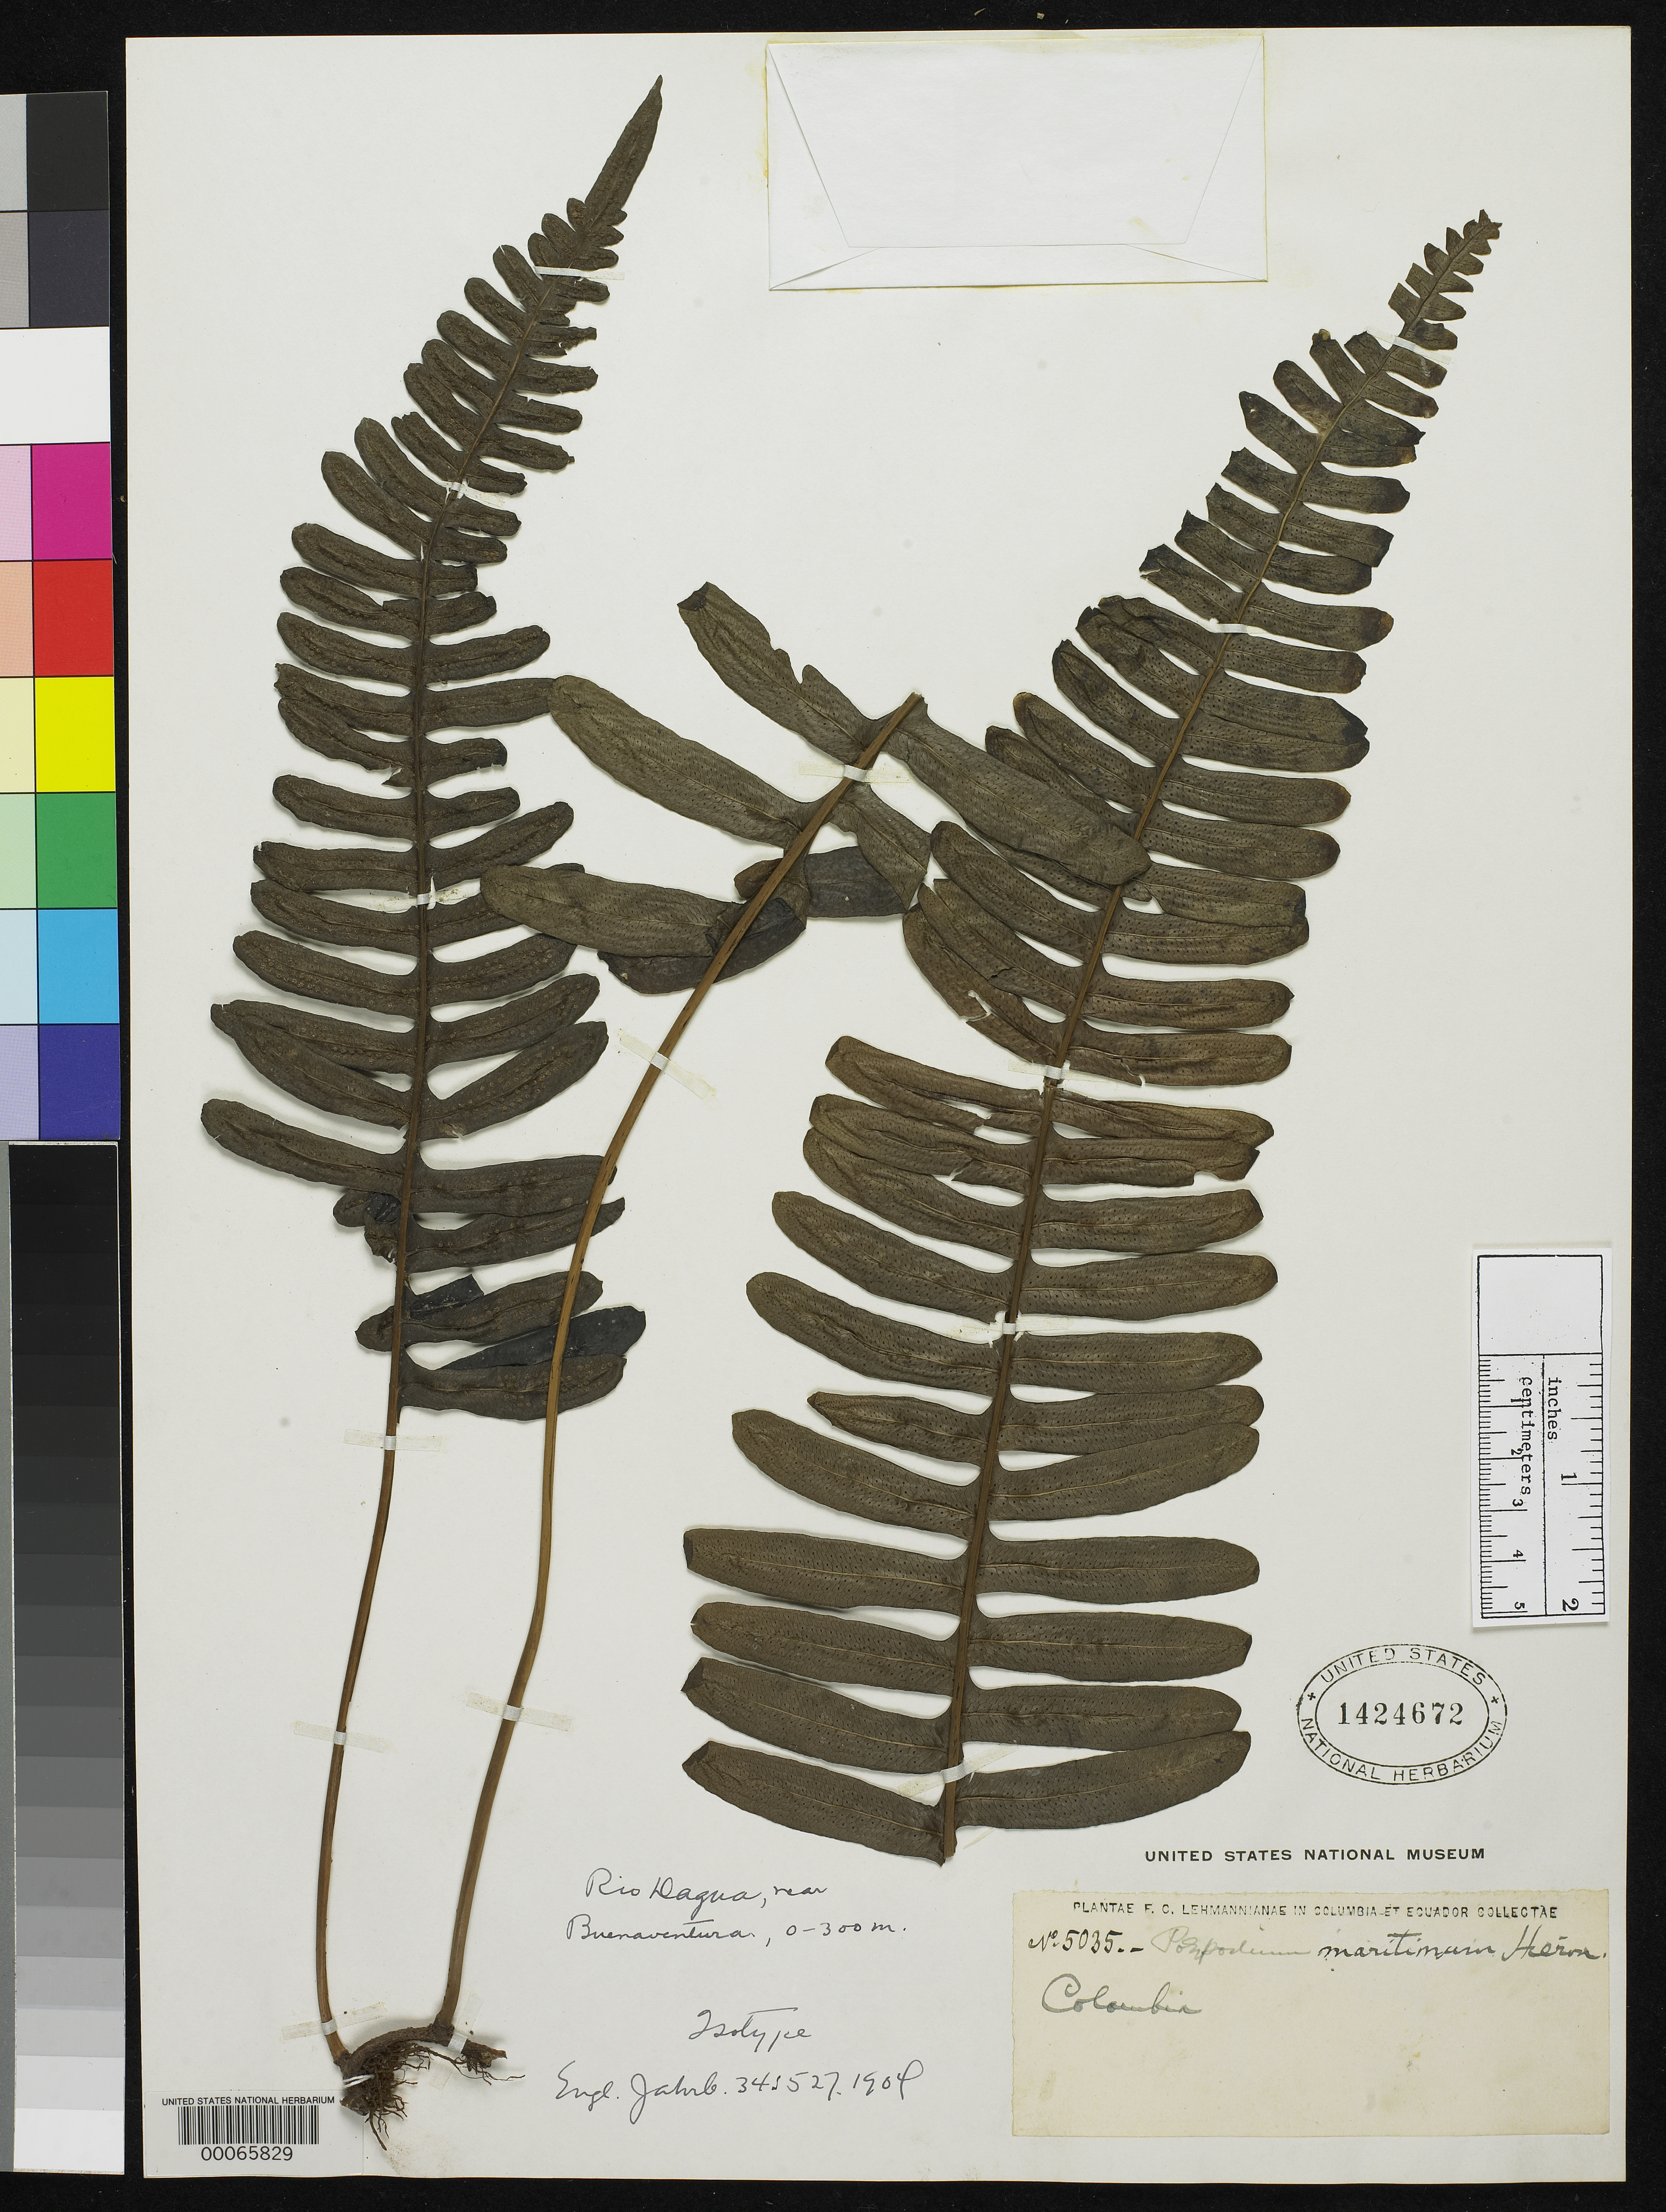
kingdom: Plantae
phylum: Tracheophyta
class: Polypodiopsida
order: Polypodiales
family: Polypodiaceae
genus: Polypodium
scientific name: Polypodium maritimum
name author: Hieron.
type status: Isosyntype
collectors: F. C. Lehmann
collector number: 5035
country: Colombia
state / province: Valle del Cauca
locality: Rio Dagua, Buena Ventura.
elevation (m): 0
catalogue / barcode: US 1424672